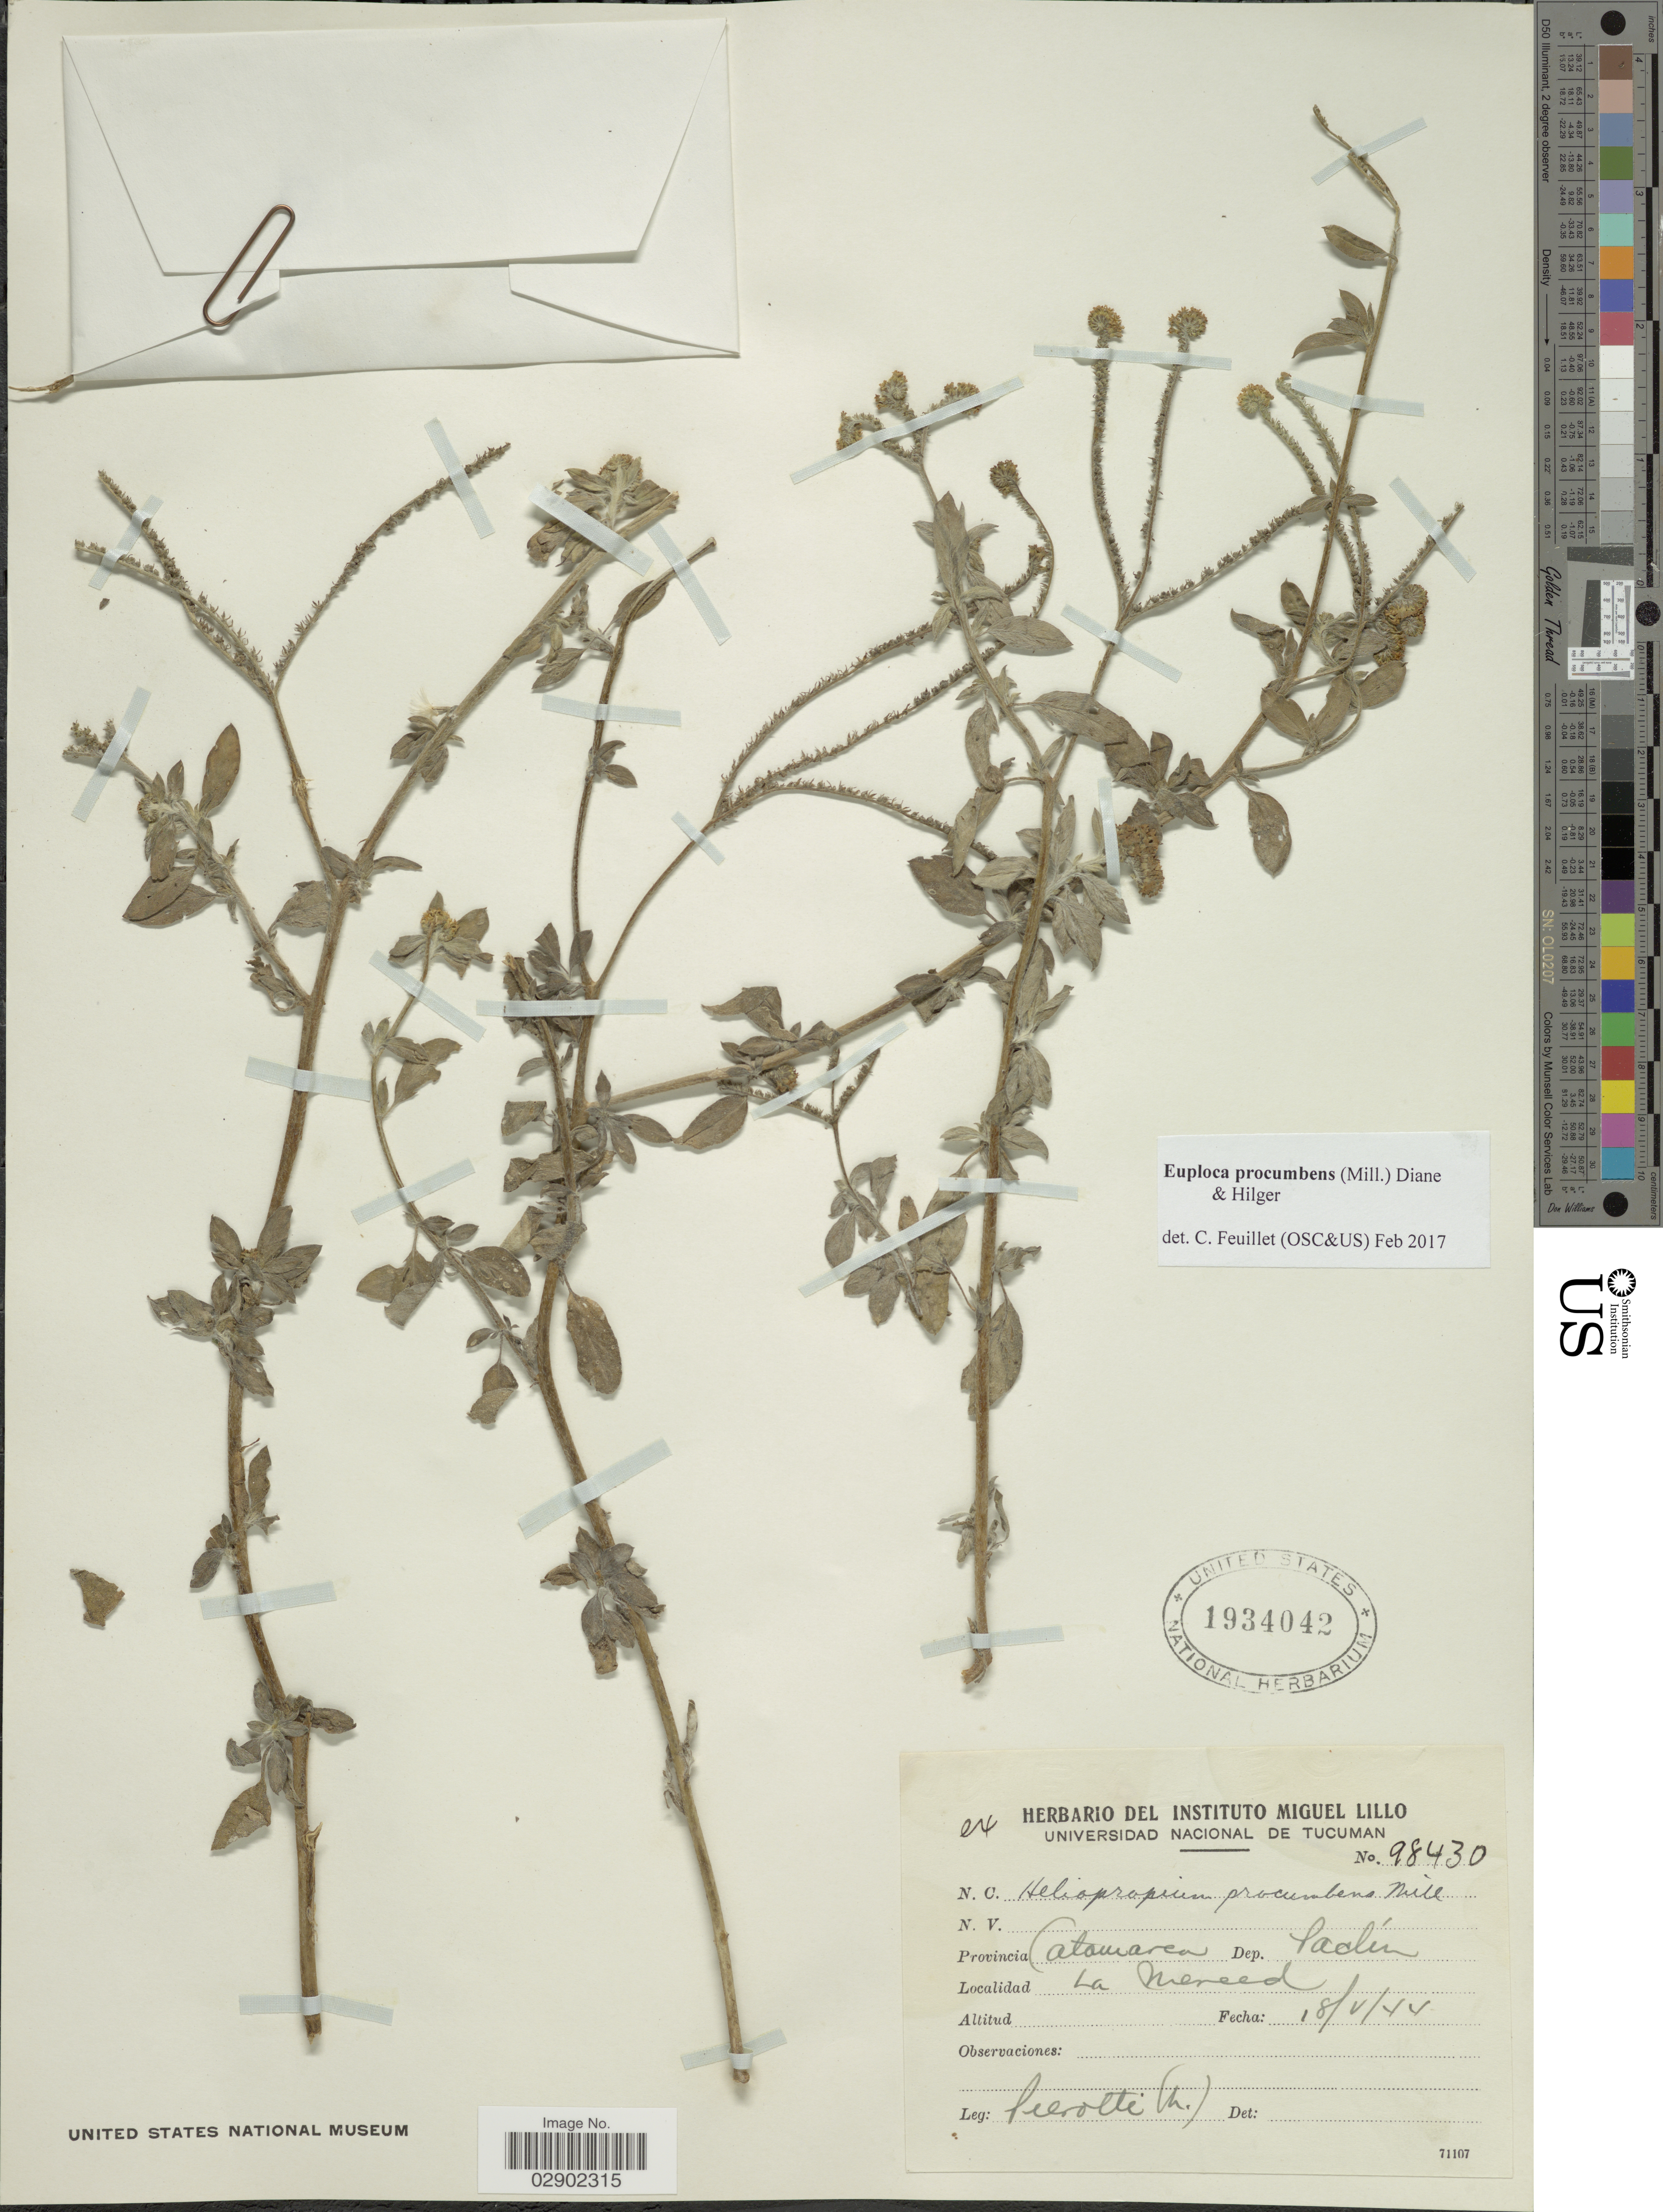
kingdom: Plantae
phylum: Tracheophyta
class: Magnoliopsida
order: Boraginales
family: Heliotropiaceae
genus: Euploca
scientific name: Euploca procumbens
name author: (Mill.) Diane & Hilger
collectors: S. A. Pierotti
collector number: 98430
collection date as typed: Transcribed d/m/y: 18/5/44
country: Argentina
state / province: Catamarca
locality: Provincia Catamarca. Dep. Paclín. La Merced.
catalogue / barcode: US 1934042